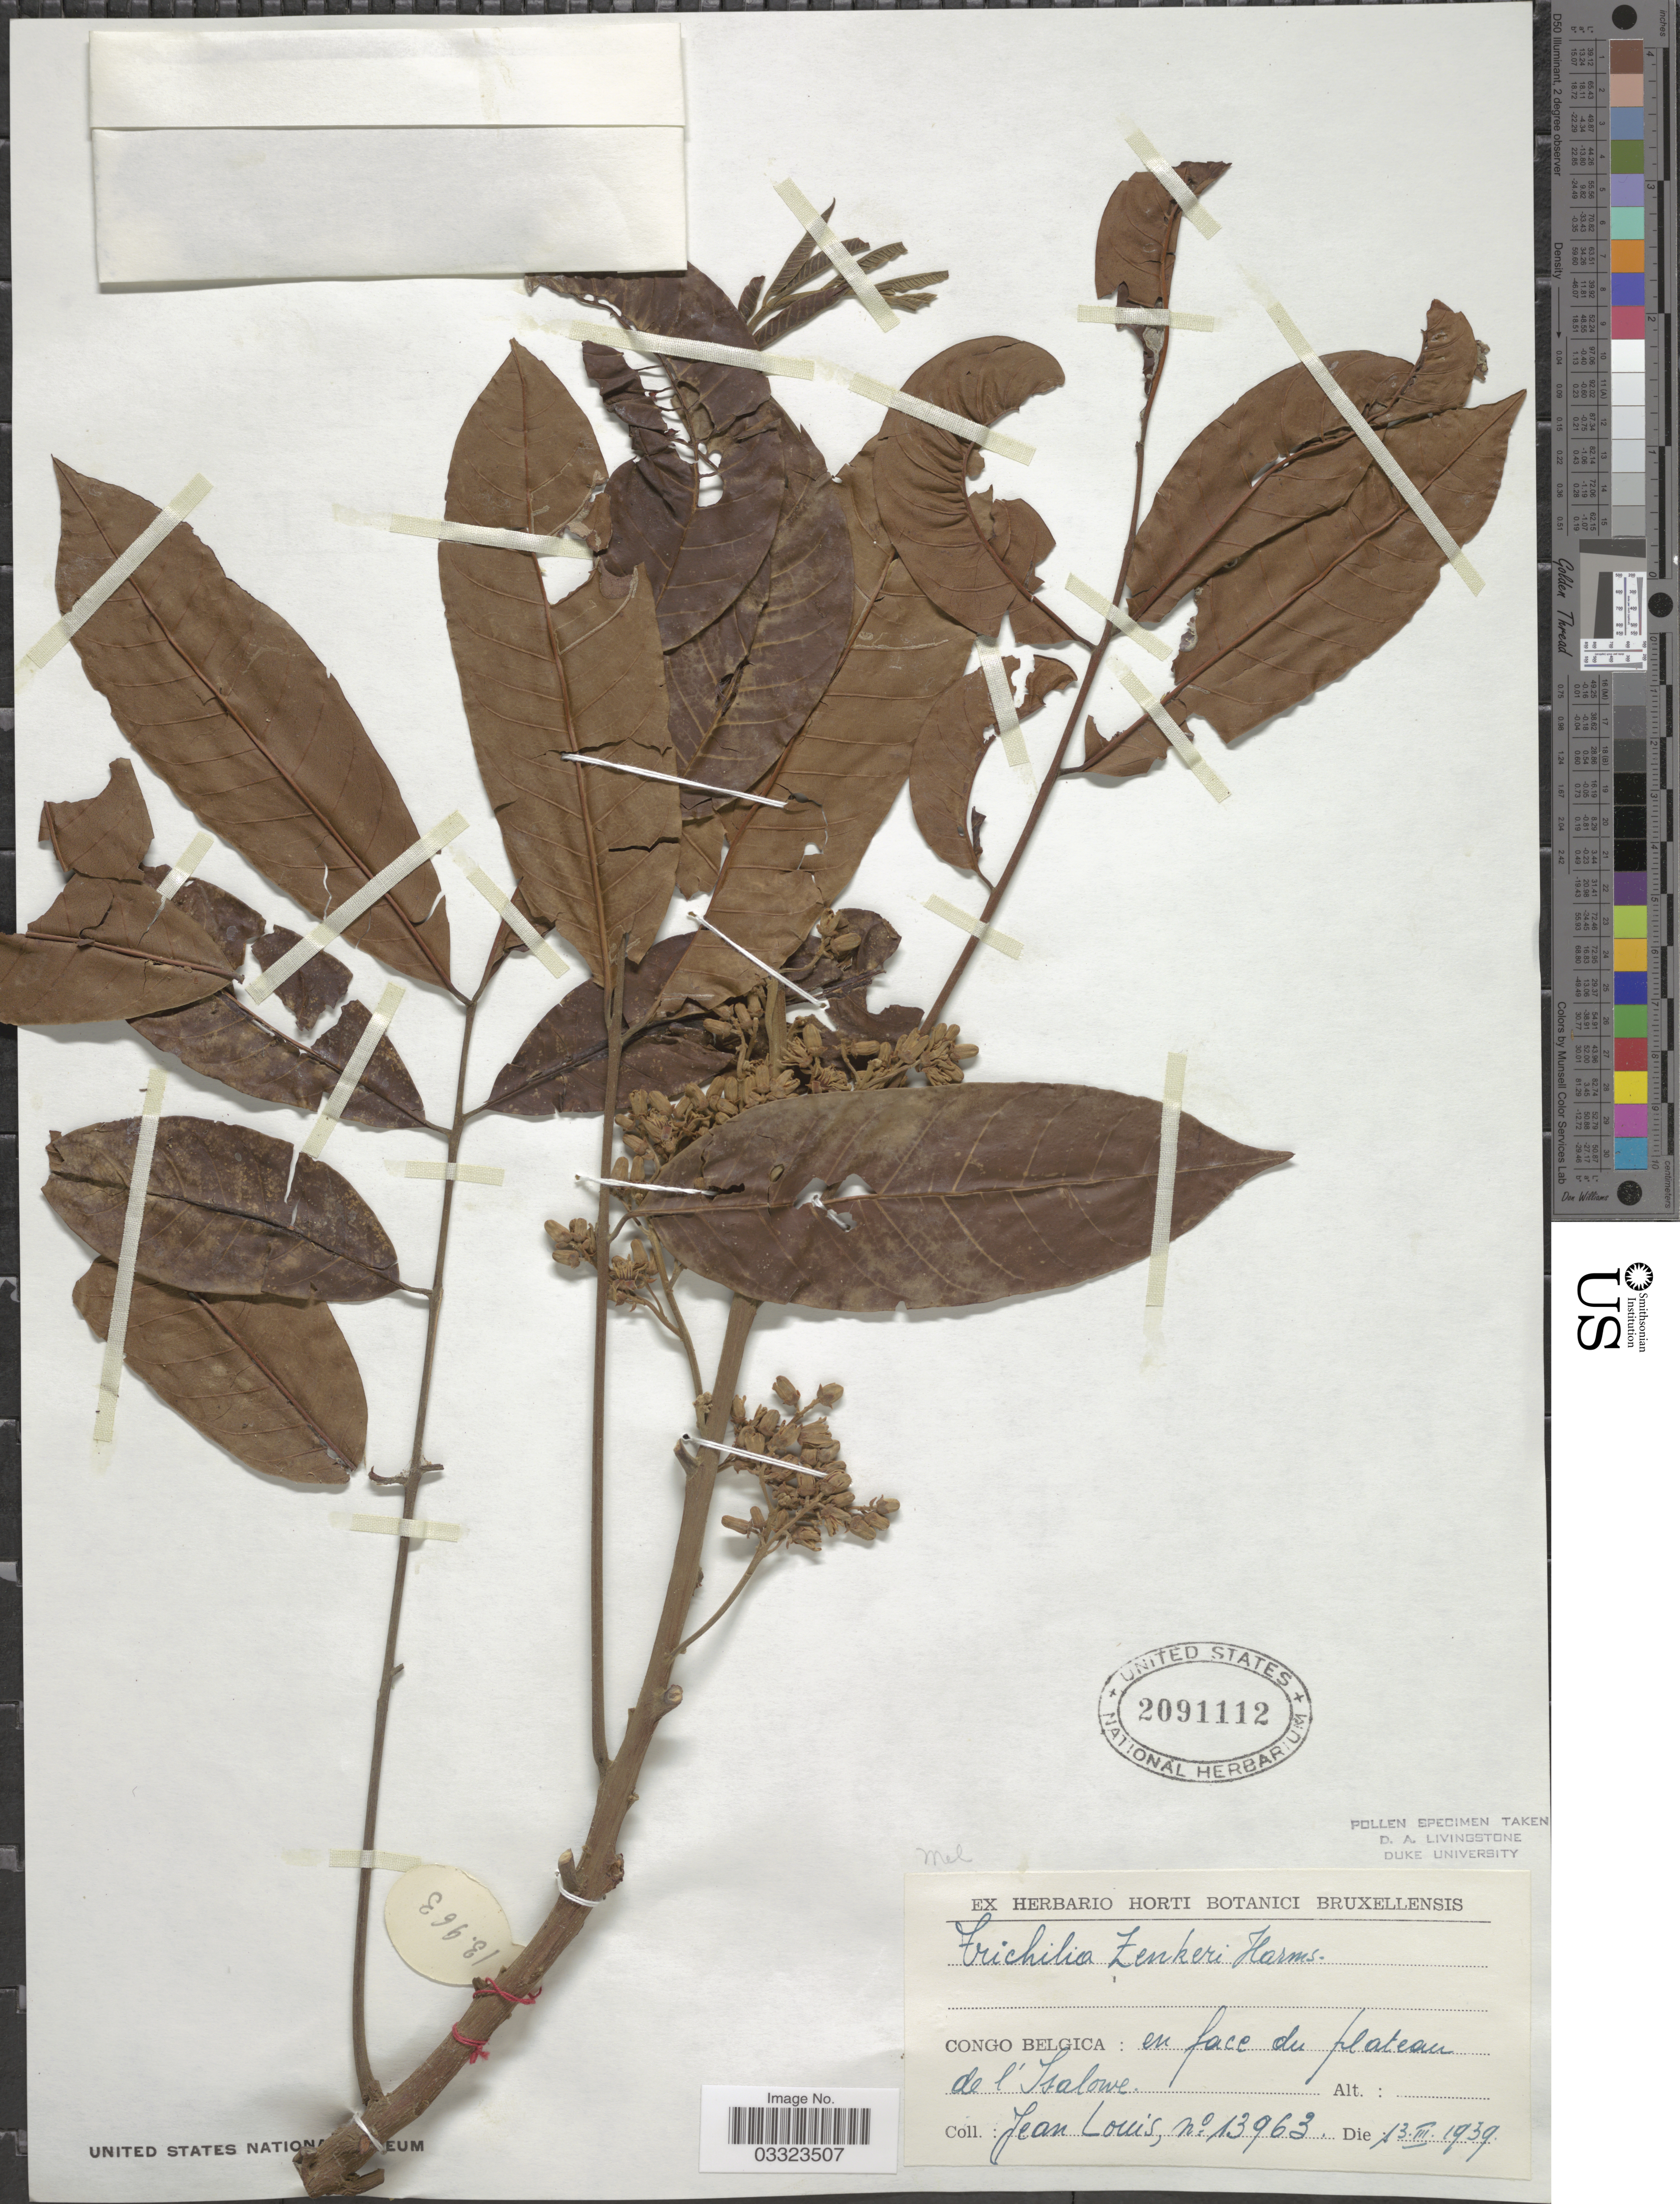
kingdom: Plantae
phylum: Tracheophyta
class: Magnoliopsida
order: Sapindales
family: Meliaceae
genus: Trichilia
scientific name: Trichilia heudelotii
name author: Planch. ex Oliv.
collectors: J. Louis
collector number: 13963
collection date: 1939-03-13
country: Congo, Democratic Republic of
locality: Congo Belgica: en face du plateau de l'Isalowe.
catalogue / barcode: US 2091112